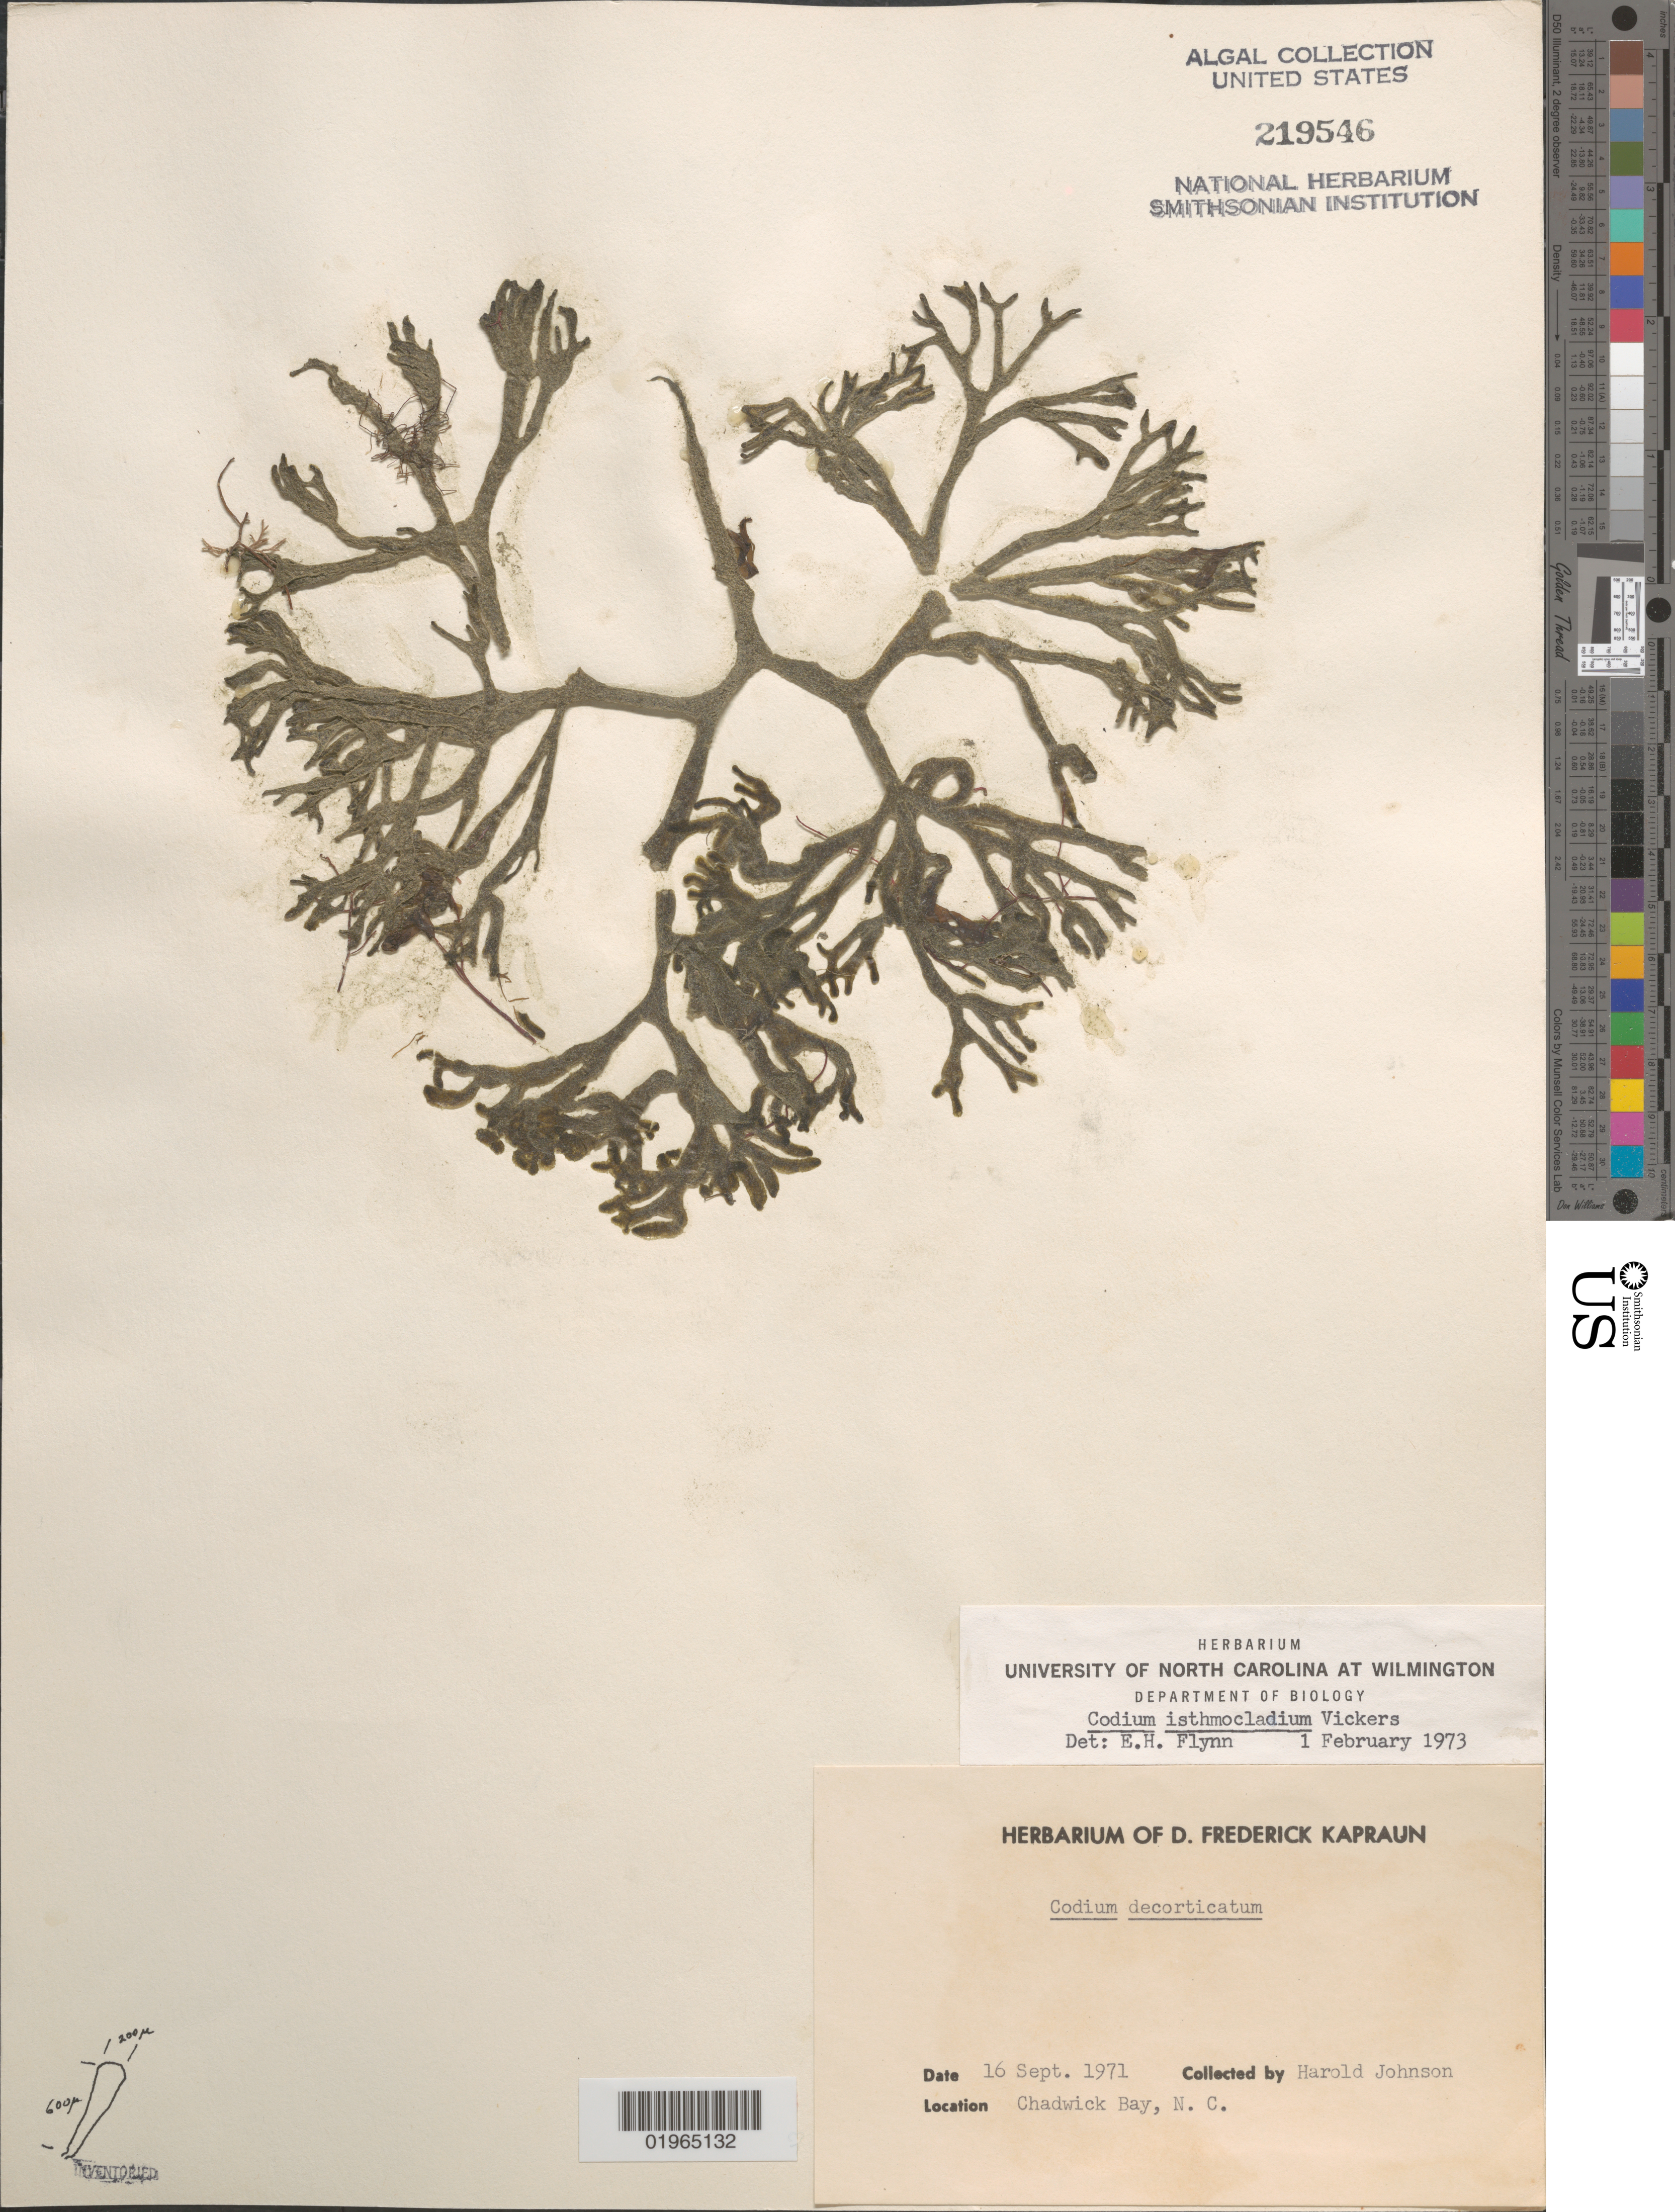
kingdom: Plantae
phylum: Chlorophyta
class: Ulvophyceae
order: Bryopsidales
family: Codiaceae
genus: Codium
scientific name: Codium isthmocladum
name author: Vickers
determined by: Flynn, E. H.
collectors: H. Johnson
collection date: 1971-09-16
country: United States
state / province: North Carolina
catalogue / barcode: US 219546